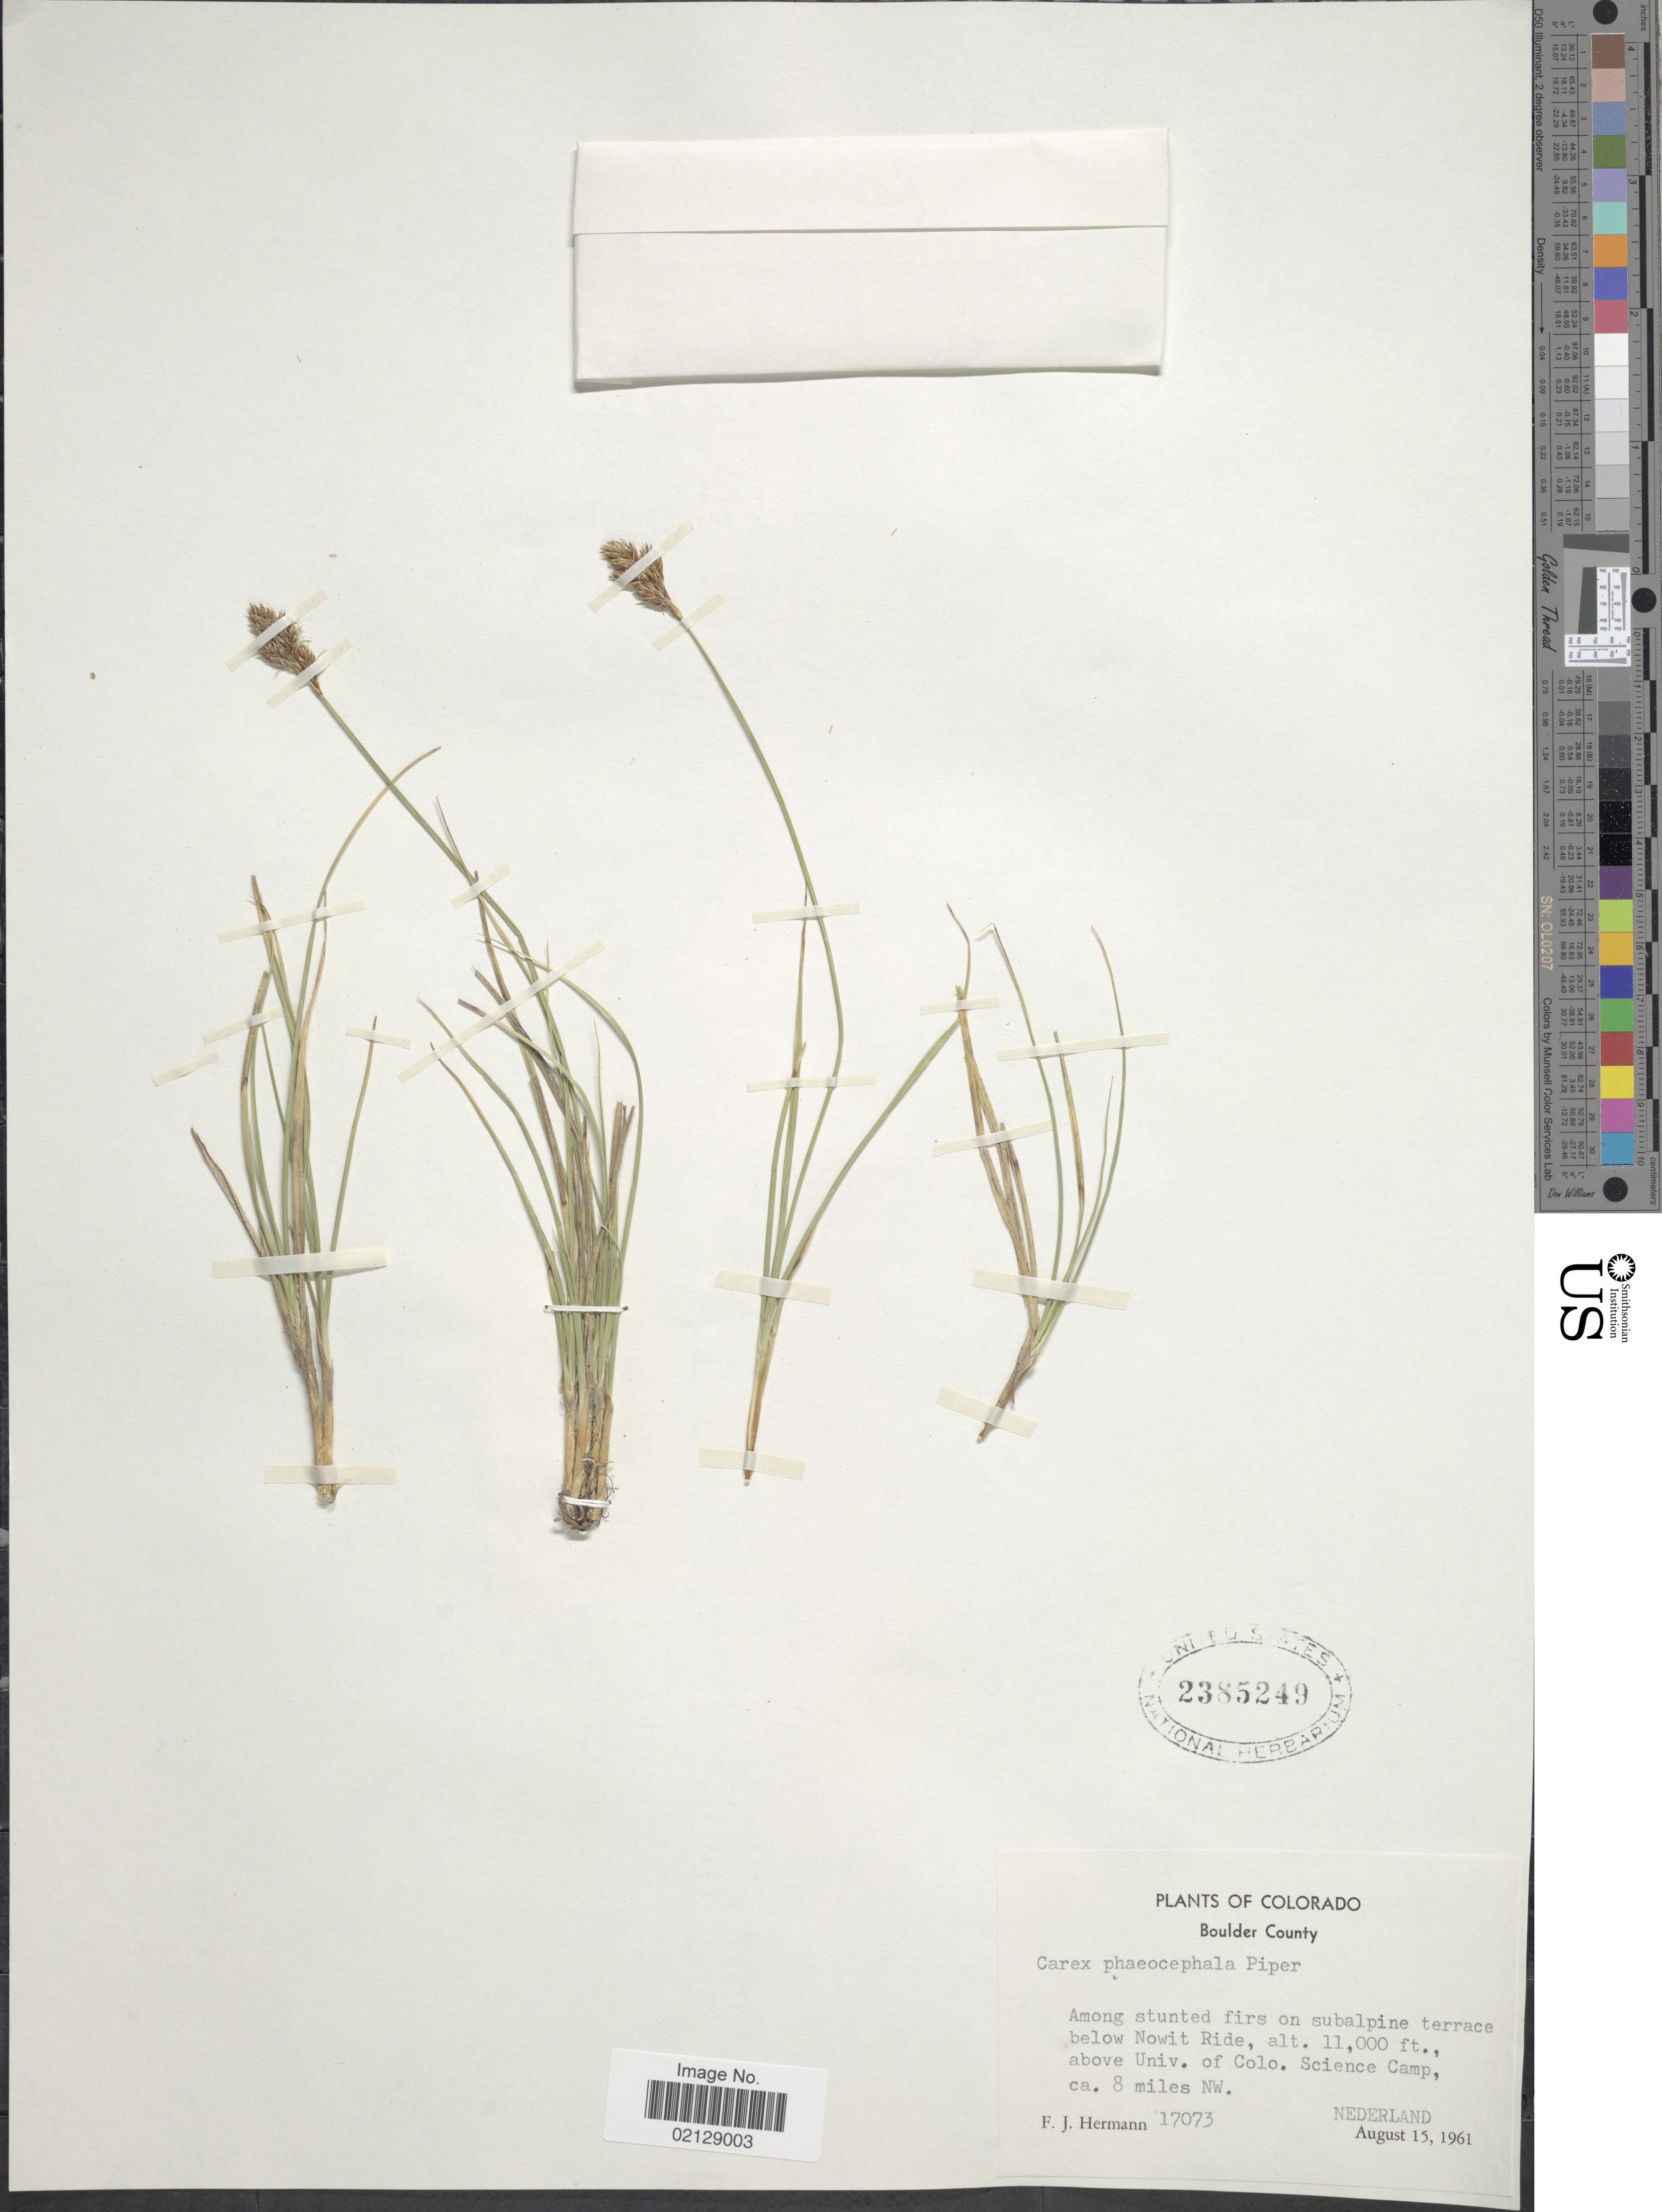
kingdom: Plantae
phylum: Tracheophyta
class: Liliopsida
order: Poales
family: Cyperaceae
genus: Carex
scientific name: Carex phaeocephala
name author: Piper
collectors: F. Herman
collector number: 17073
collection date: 1961-08-15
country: United States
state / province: Colorado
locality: Boulder County, Among stunted firs on subalpine terrace below Nowit Ride, above Univ. of Colo. Science Camp, 8 miles NW. Nederland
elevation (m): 3353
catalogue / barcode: US 2385249